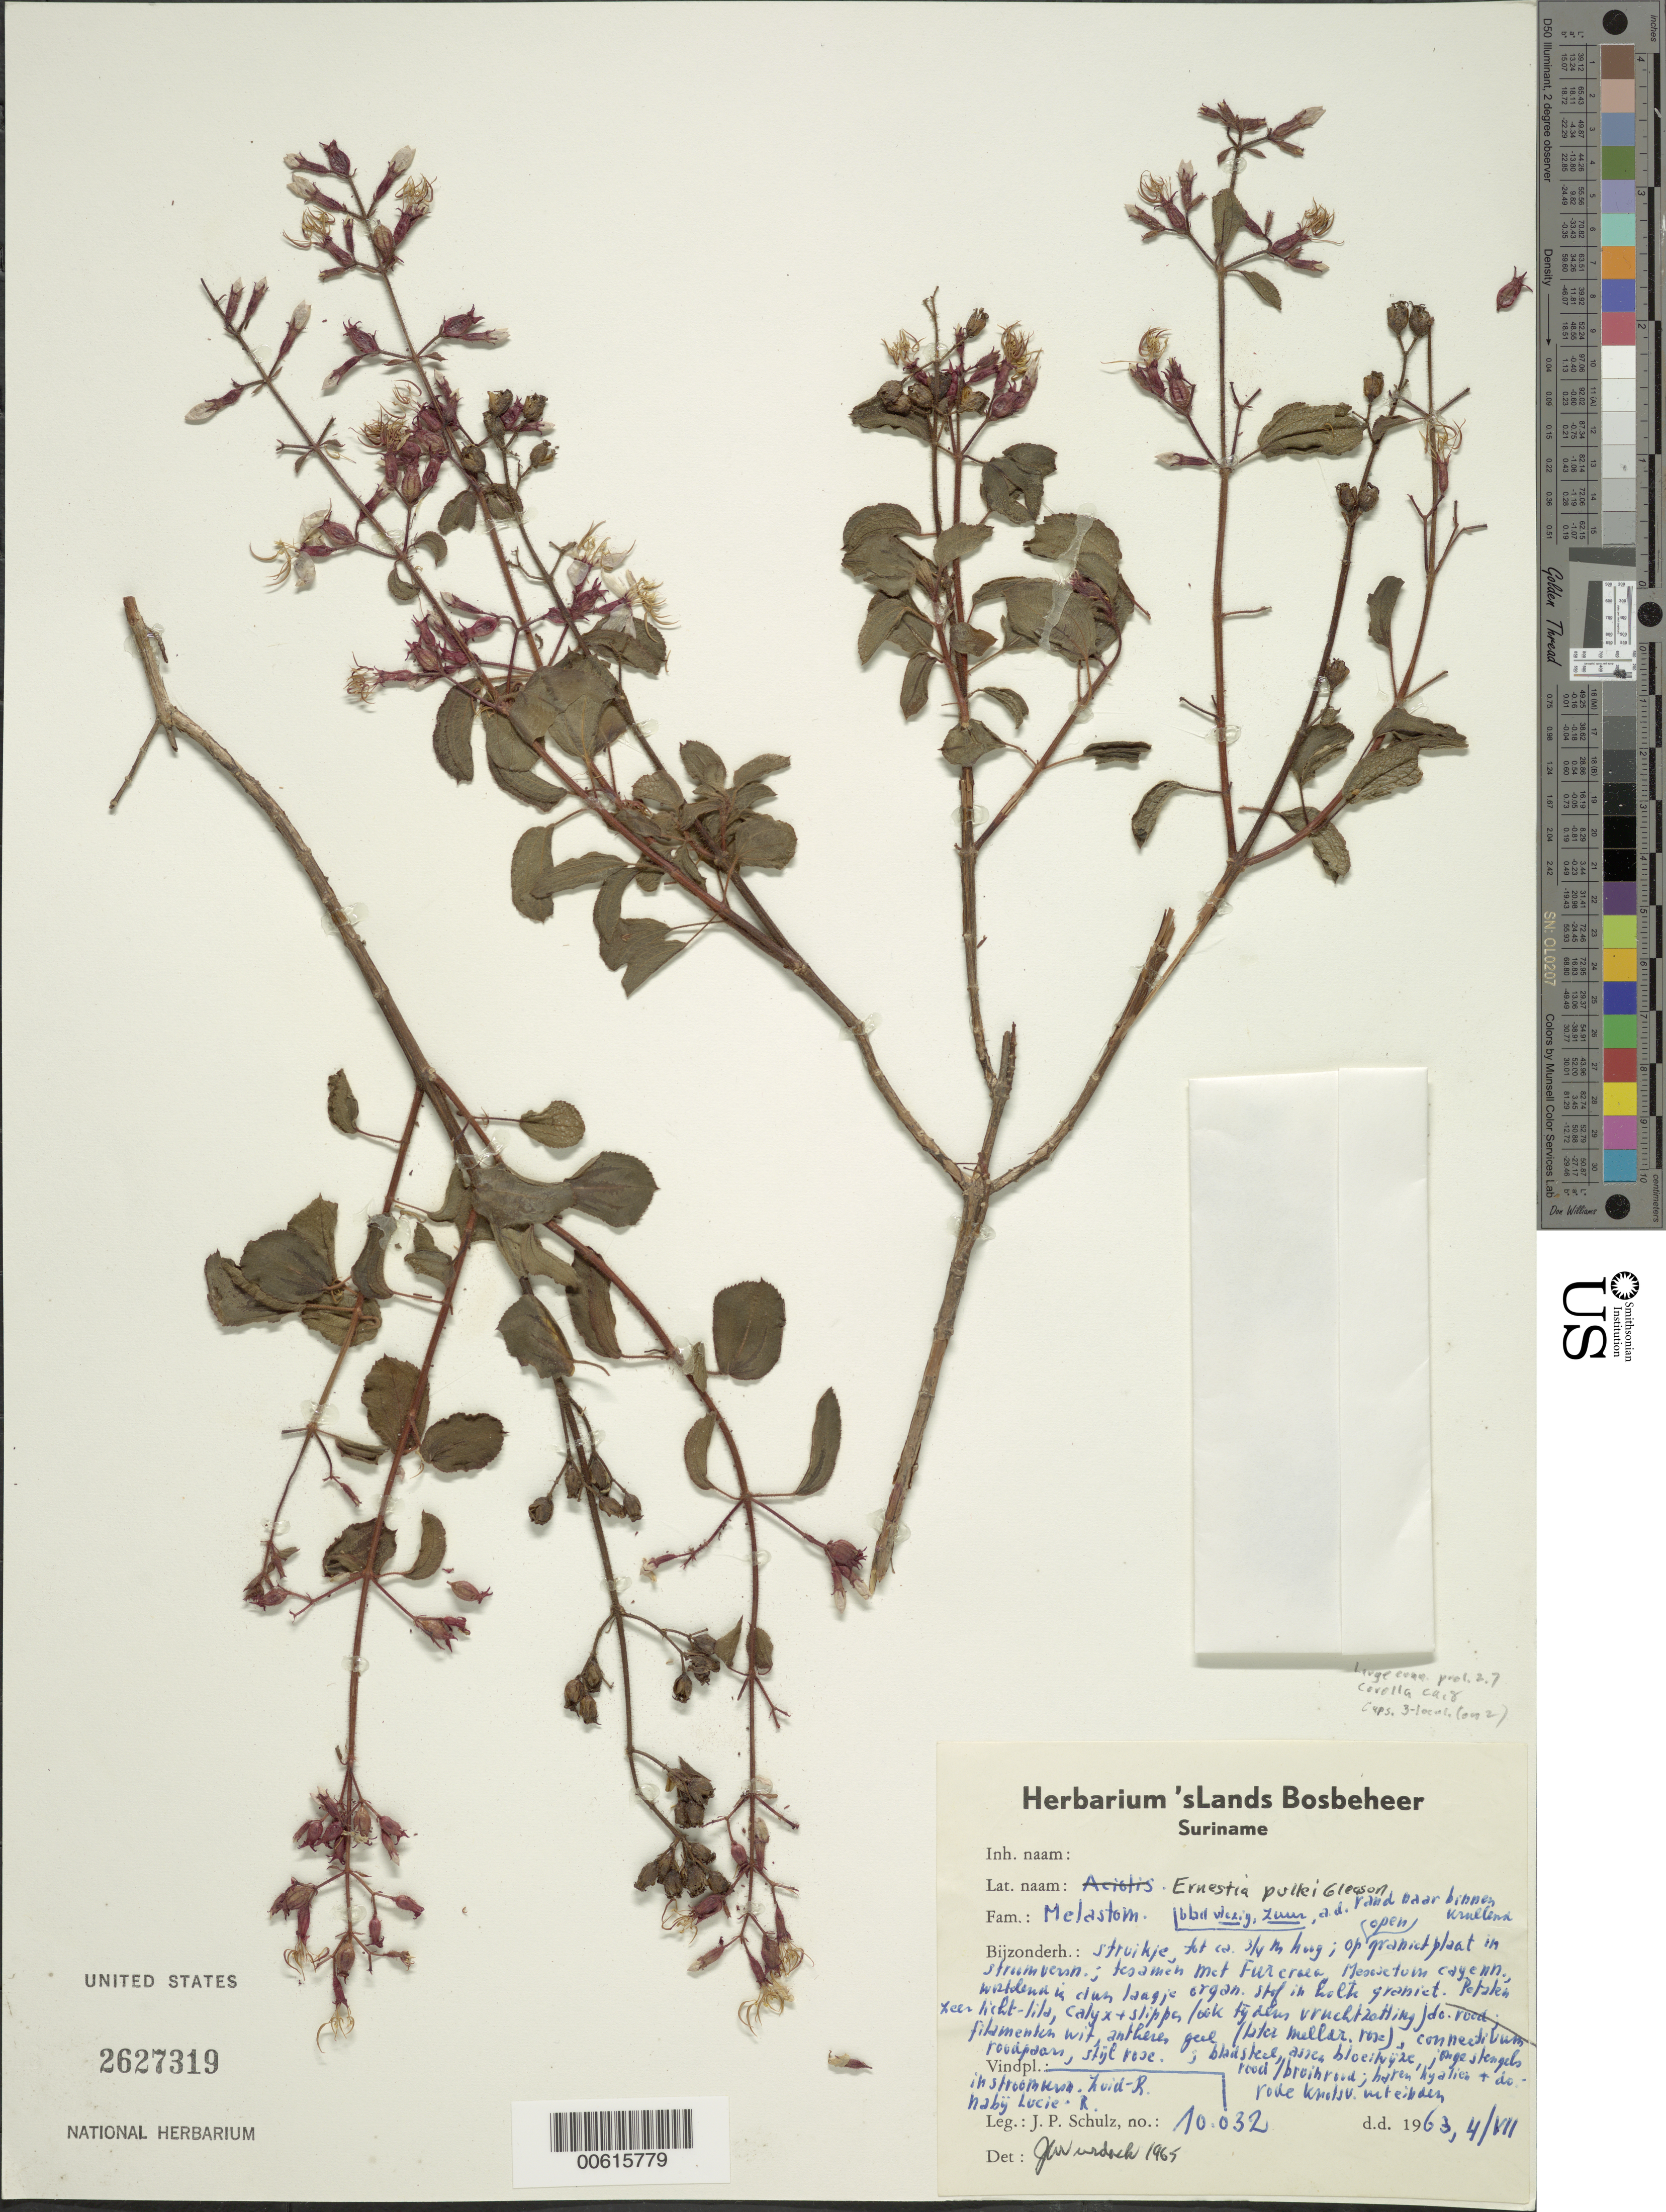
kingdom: Plantae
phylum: Tracheophyta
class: Magnoliopsida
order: Myrtales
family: Melastomataceae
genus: Ernestia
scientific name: Ernestia pullei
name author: Gleason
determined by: Wurdack, John J., (US), US (UNITED STATES)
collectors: J. P. Schulz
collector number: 10032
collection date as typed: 4-Jul-63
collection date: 1963-07-04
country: Suriname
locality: Zuid River, habÿ Lucie R.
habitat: Open graniet plaat in stroomvern; tesamen met Furcraea mesosetum cayenn. Wrtodenn in dun laagje orang stof in hoth graniet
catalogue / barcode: US 2627319